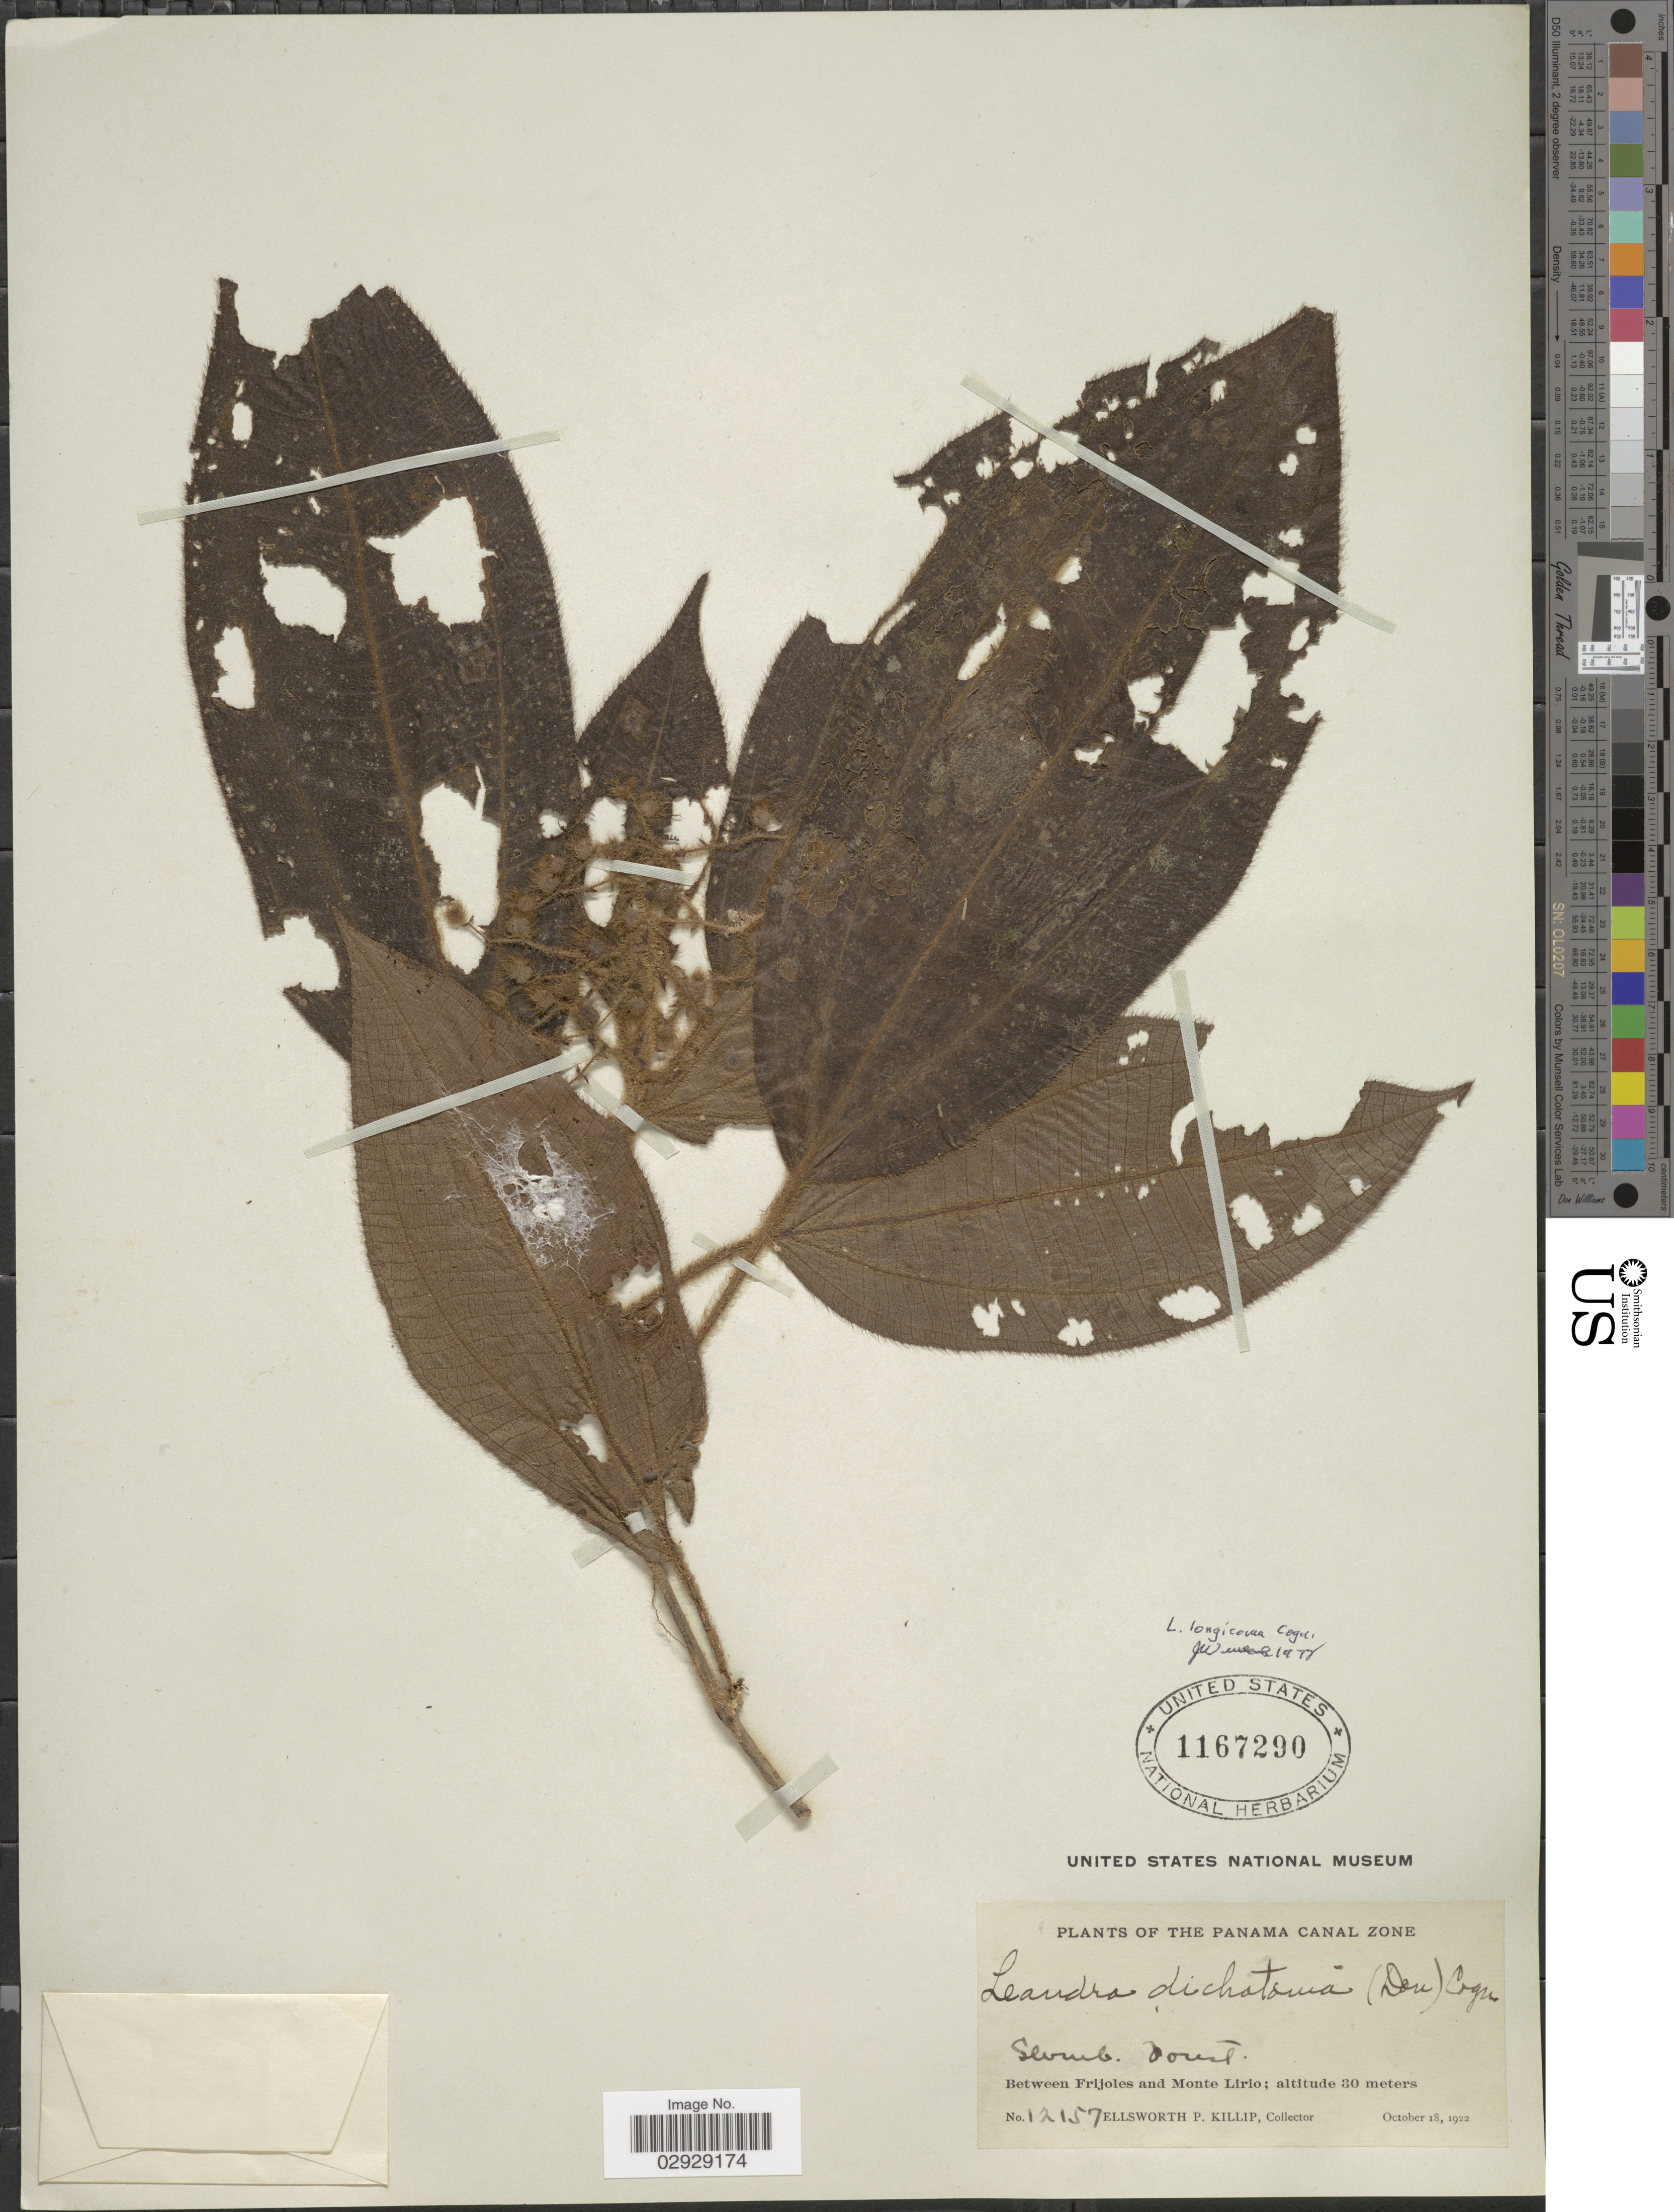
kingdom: Plantae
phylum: Tracheophyta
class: Magnoliopsida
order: Myrtales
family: Melastomataceae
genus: Leandra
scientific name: Leandra longicoma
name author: Cogn.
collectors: E. P. Killip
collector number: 12157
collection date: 1922-10-18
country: Panama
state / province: Colón / Panamá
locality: Panama Canal Zone. Between Frijoles and Monte Lirio.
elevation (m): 30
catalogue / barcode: US 1167290